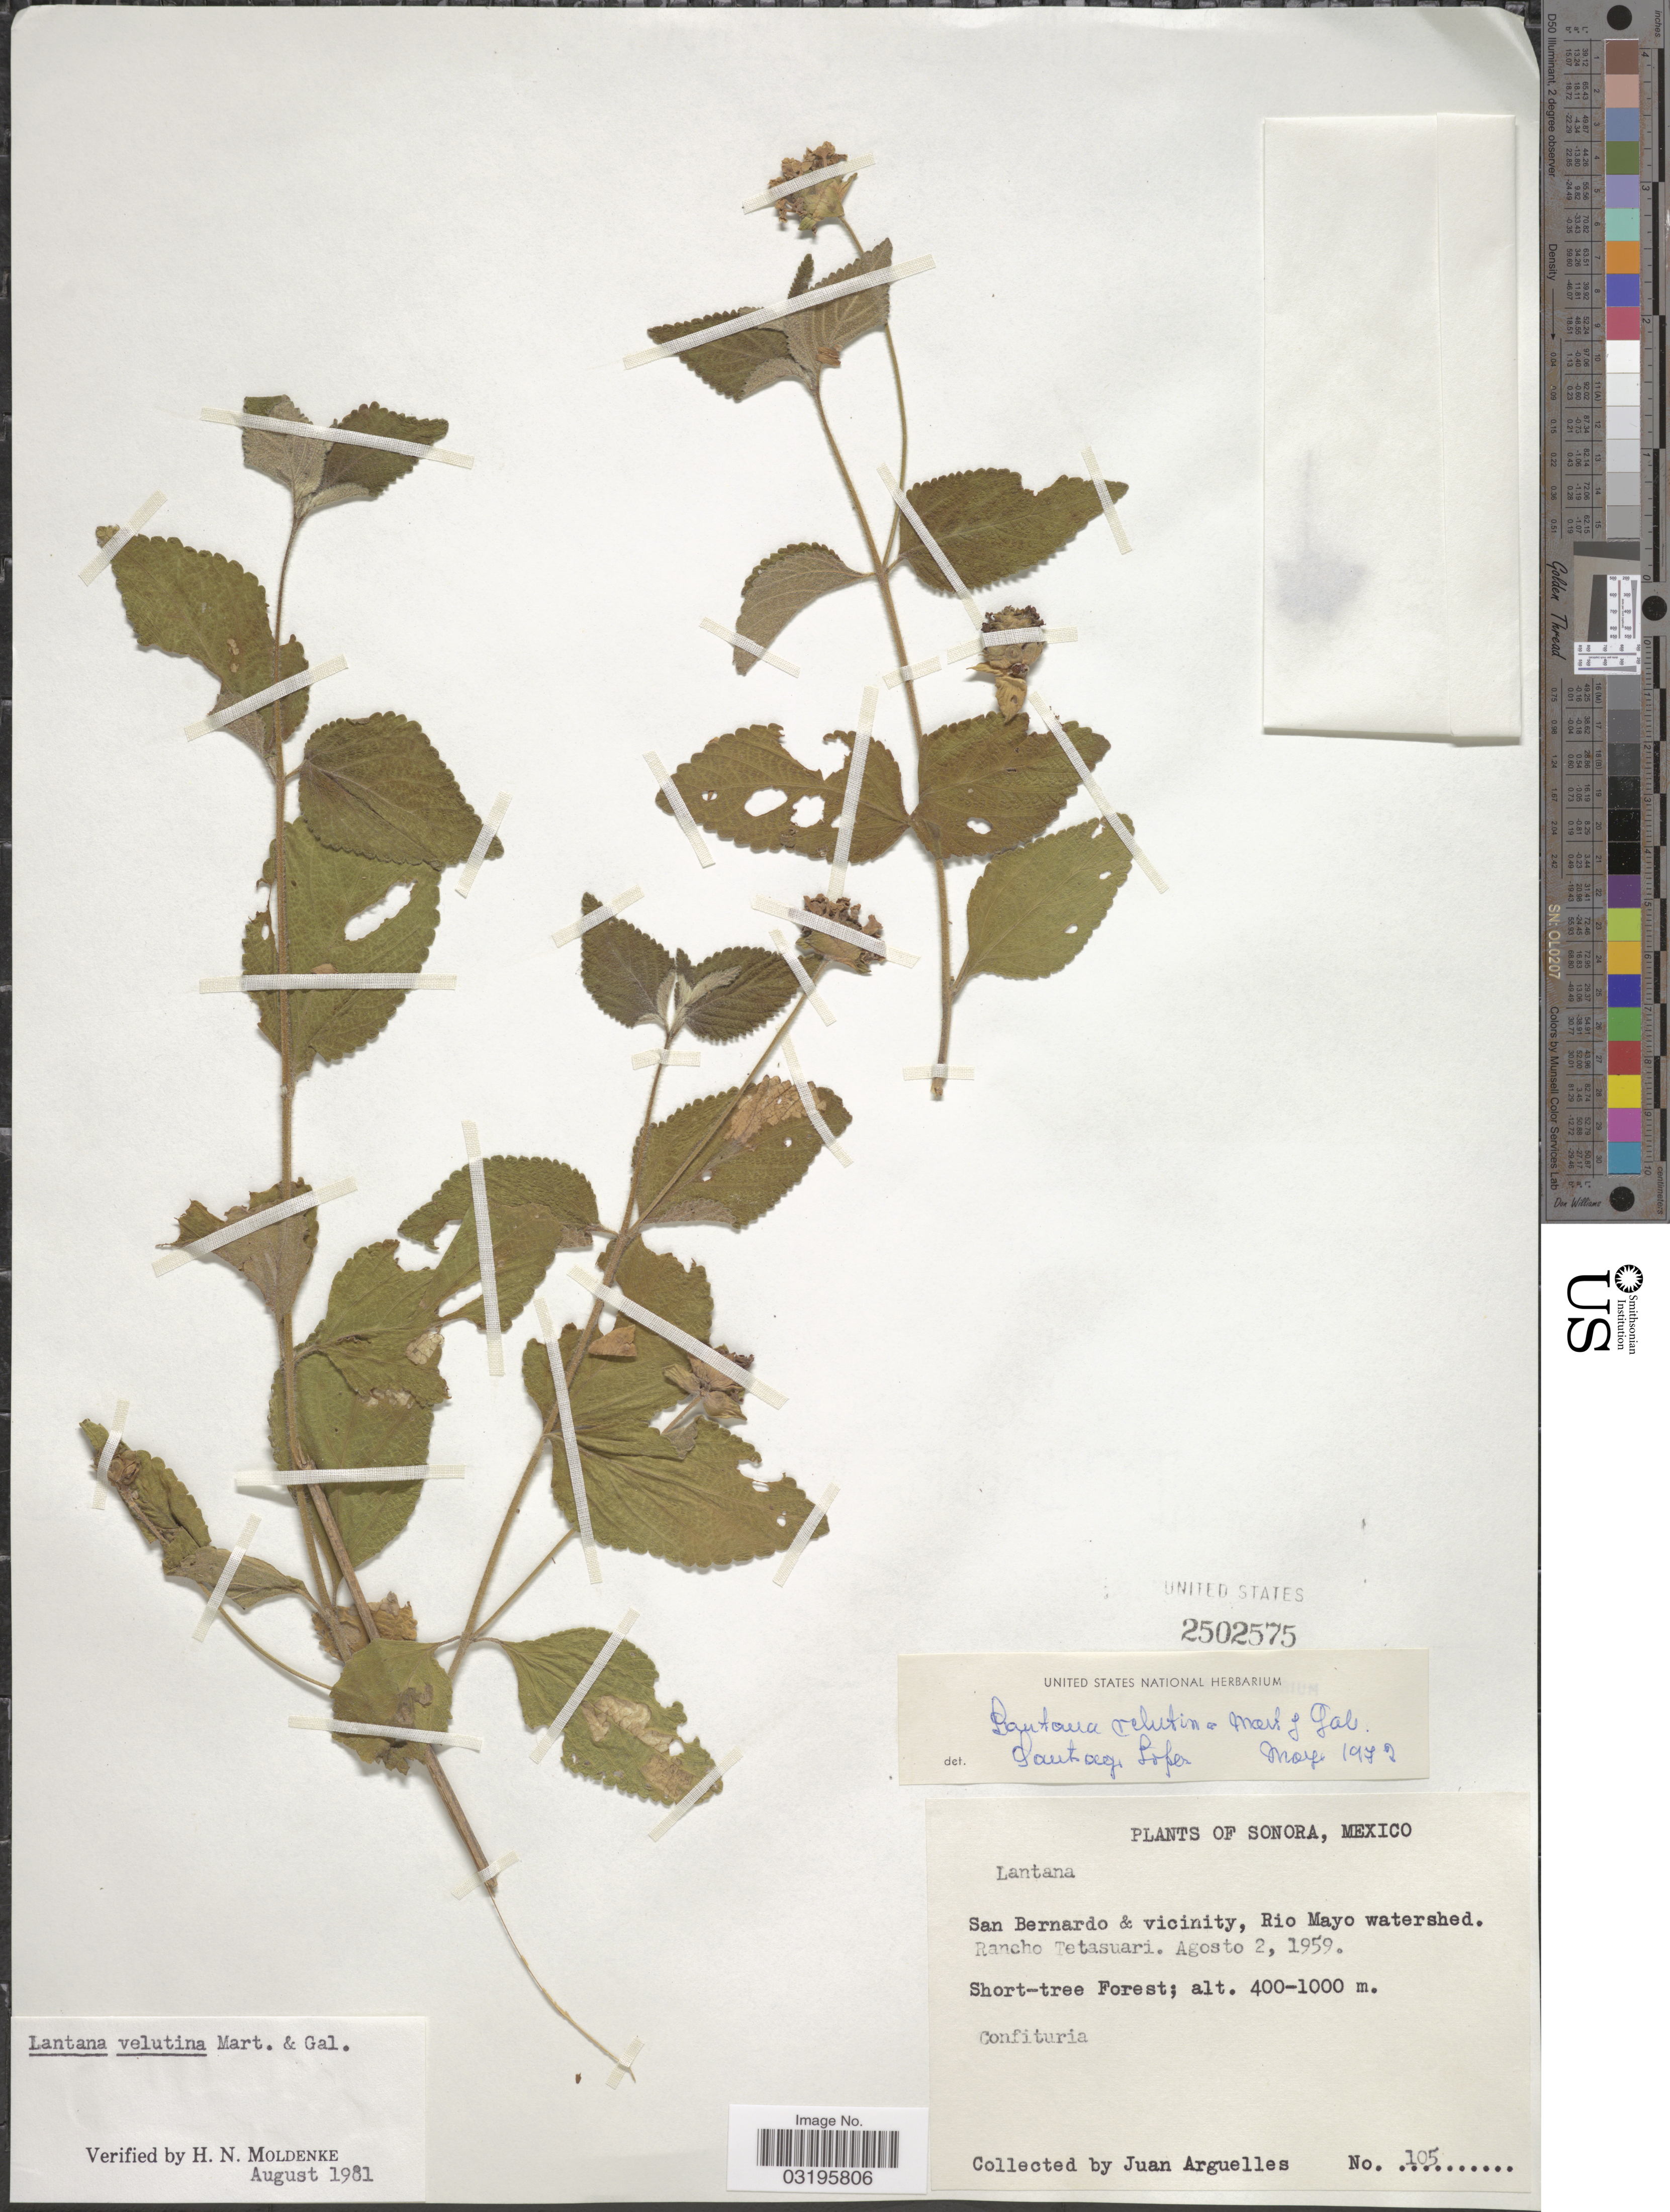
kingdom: Plantae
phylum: Tracheophyta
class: Magnoliopsida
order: Lamiales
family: Verbenaceae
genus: Lantana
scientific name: Lantana velutina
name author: M. Martens & Galeotti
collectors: J. Arguelles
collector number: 105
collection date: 1959-08-02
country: Mexico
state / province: Sonora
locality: San Bernardo & vicinity, Rio Mayo watershed. Rancho Tetasuari.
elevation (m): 400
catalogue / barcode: US 2502575